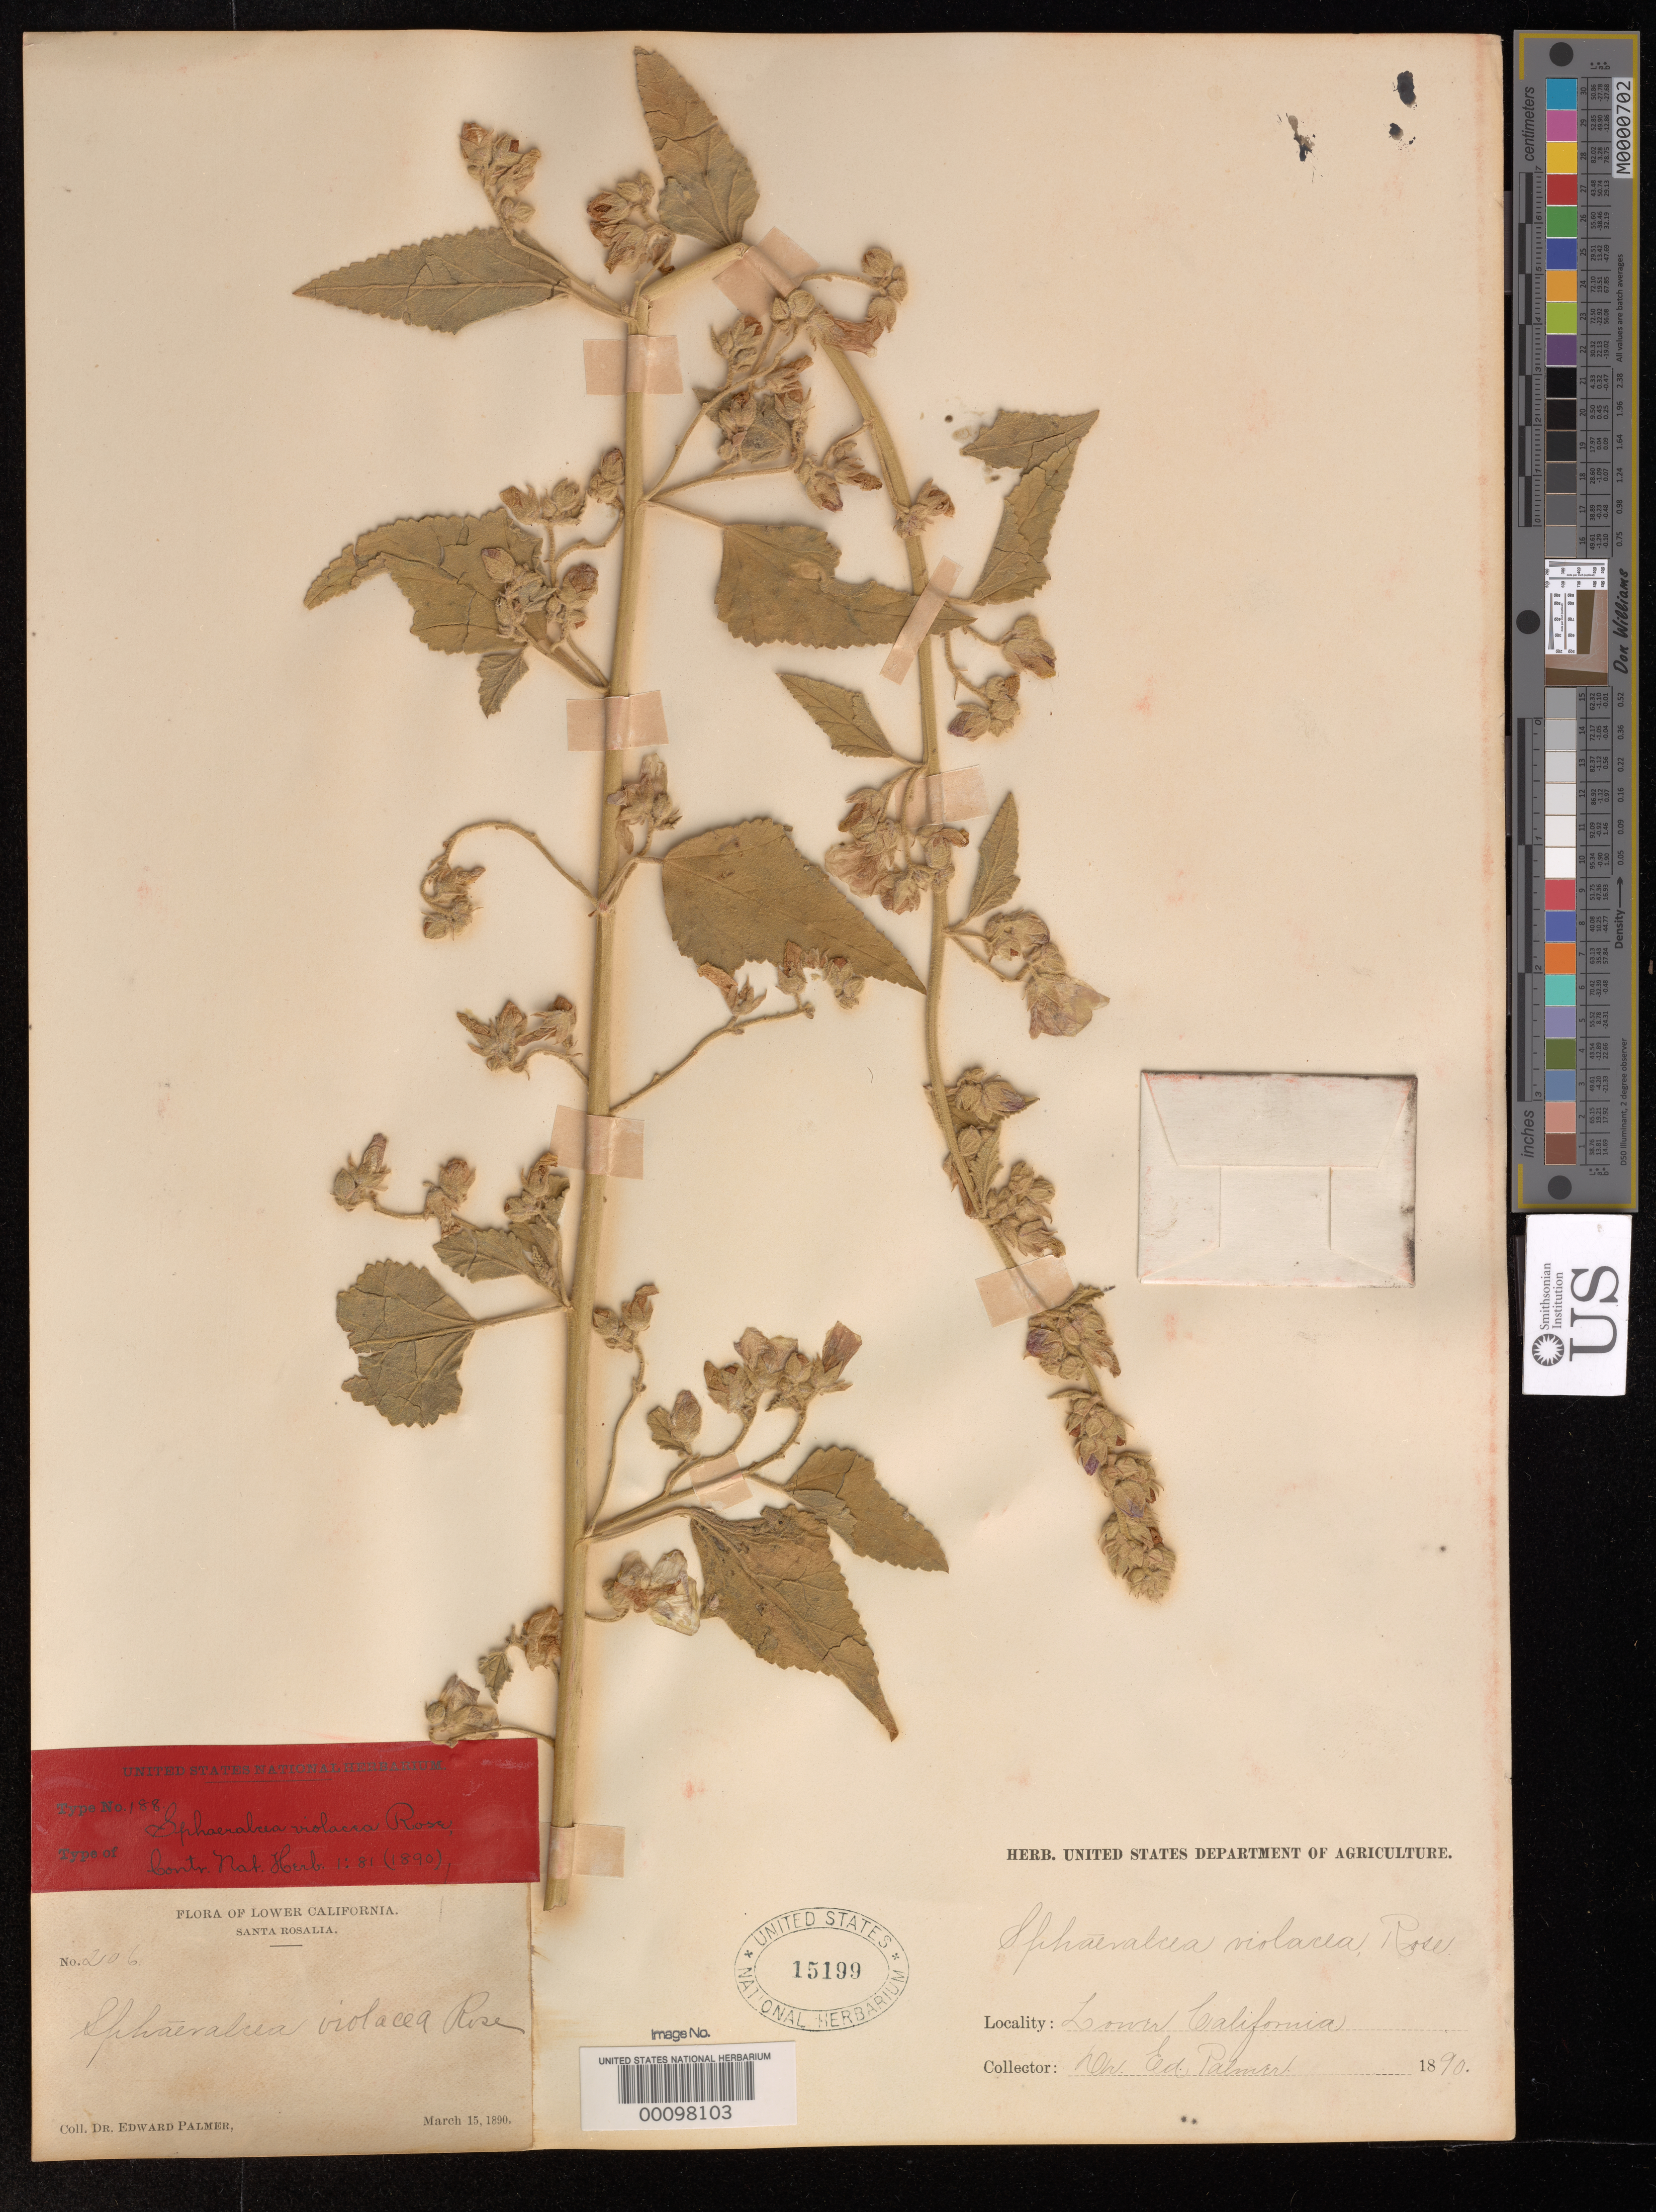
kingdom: Plantae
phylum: Tracheophyta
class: Magnoliopsida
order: Malvales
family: Malvaceae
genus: Sphaeralcea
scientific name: Sphaeralcea violacea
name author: Rose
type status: Holotype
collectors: E. Palmer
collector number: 206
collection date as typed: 15 Mar 1890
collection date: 1890-03-15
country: Mexico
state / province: Baja California Sur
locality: Santa Rosalia.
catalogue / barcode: US 15199